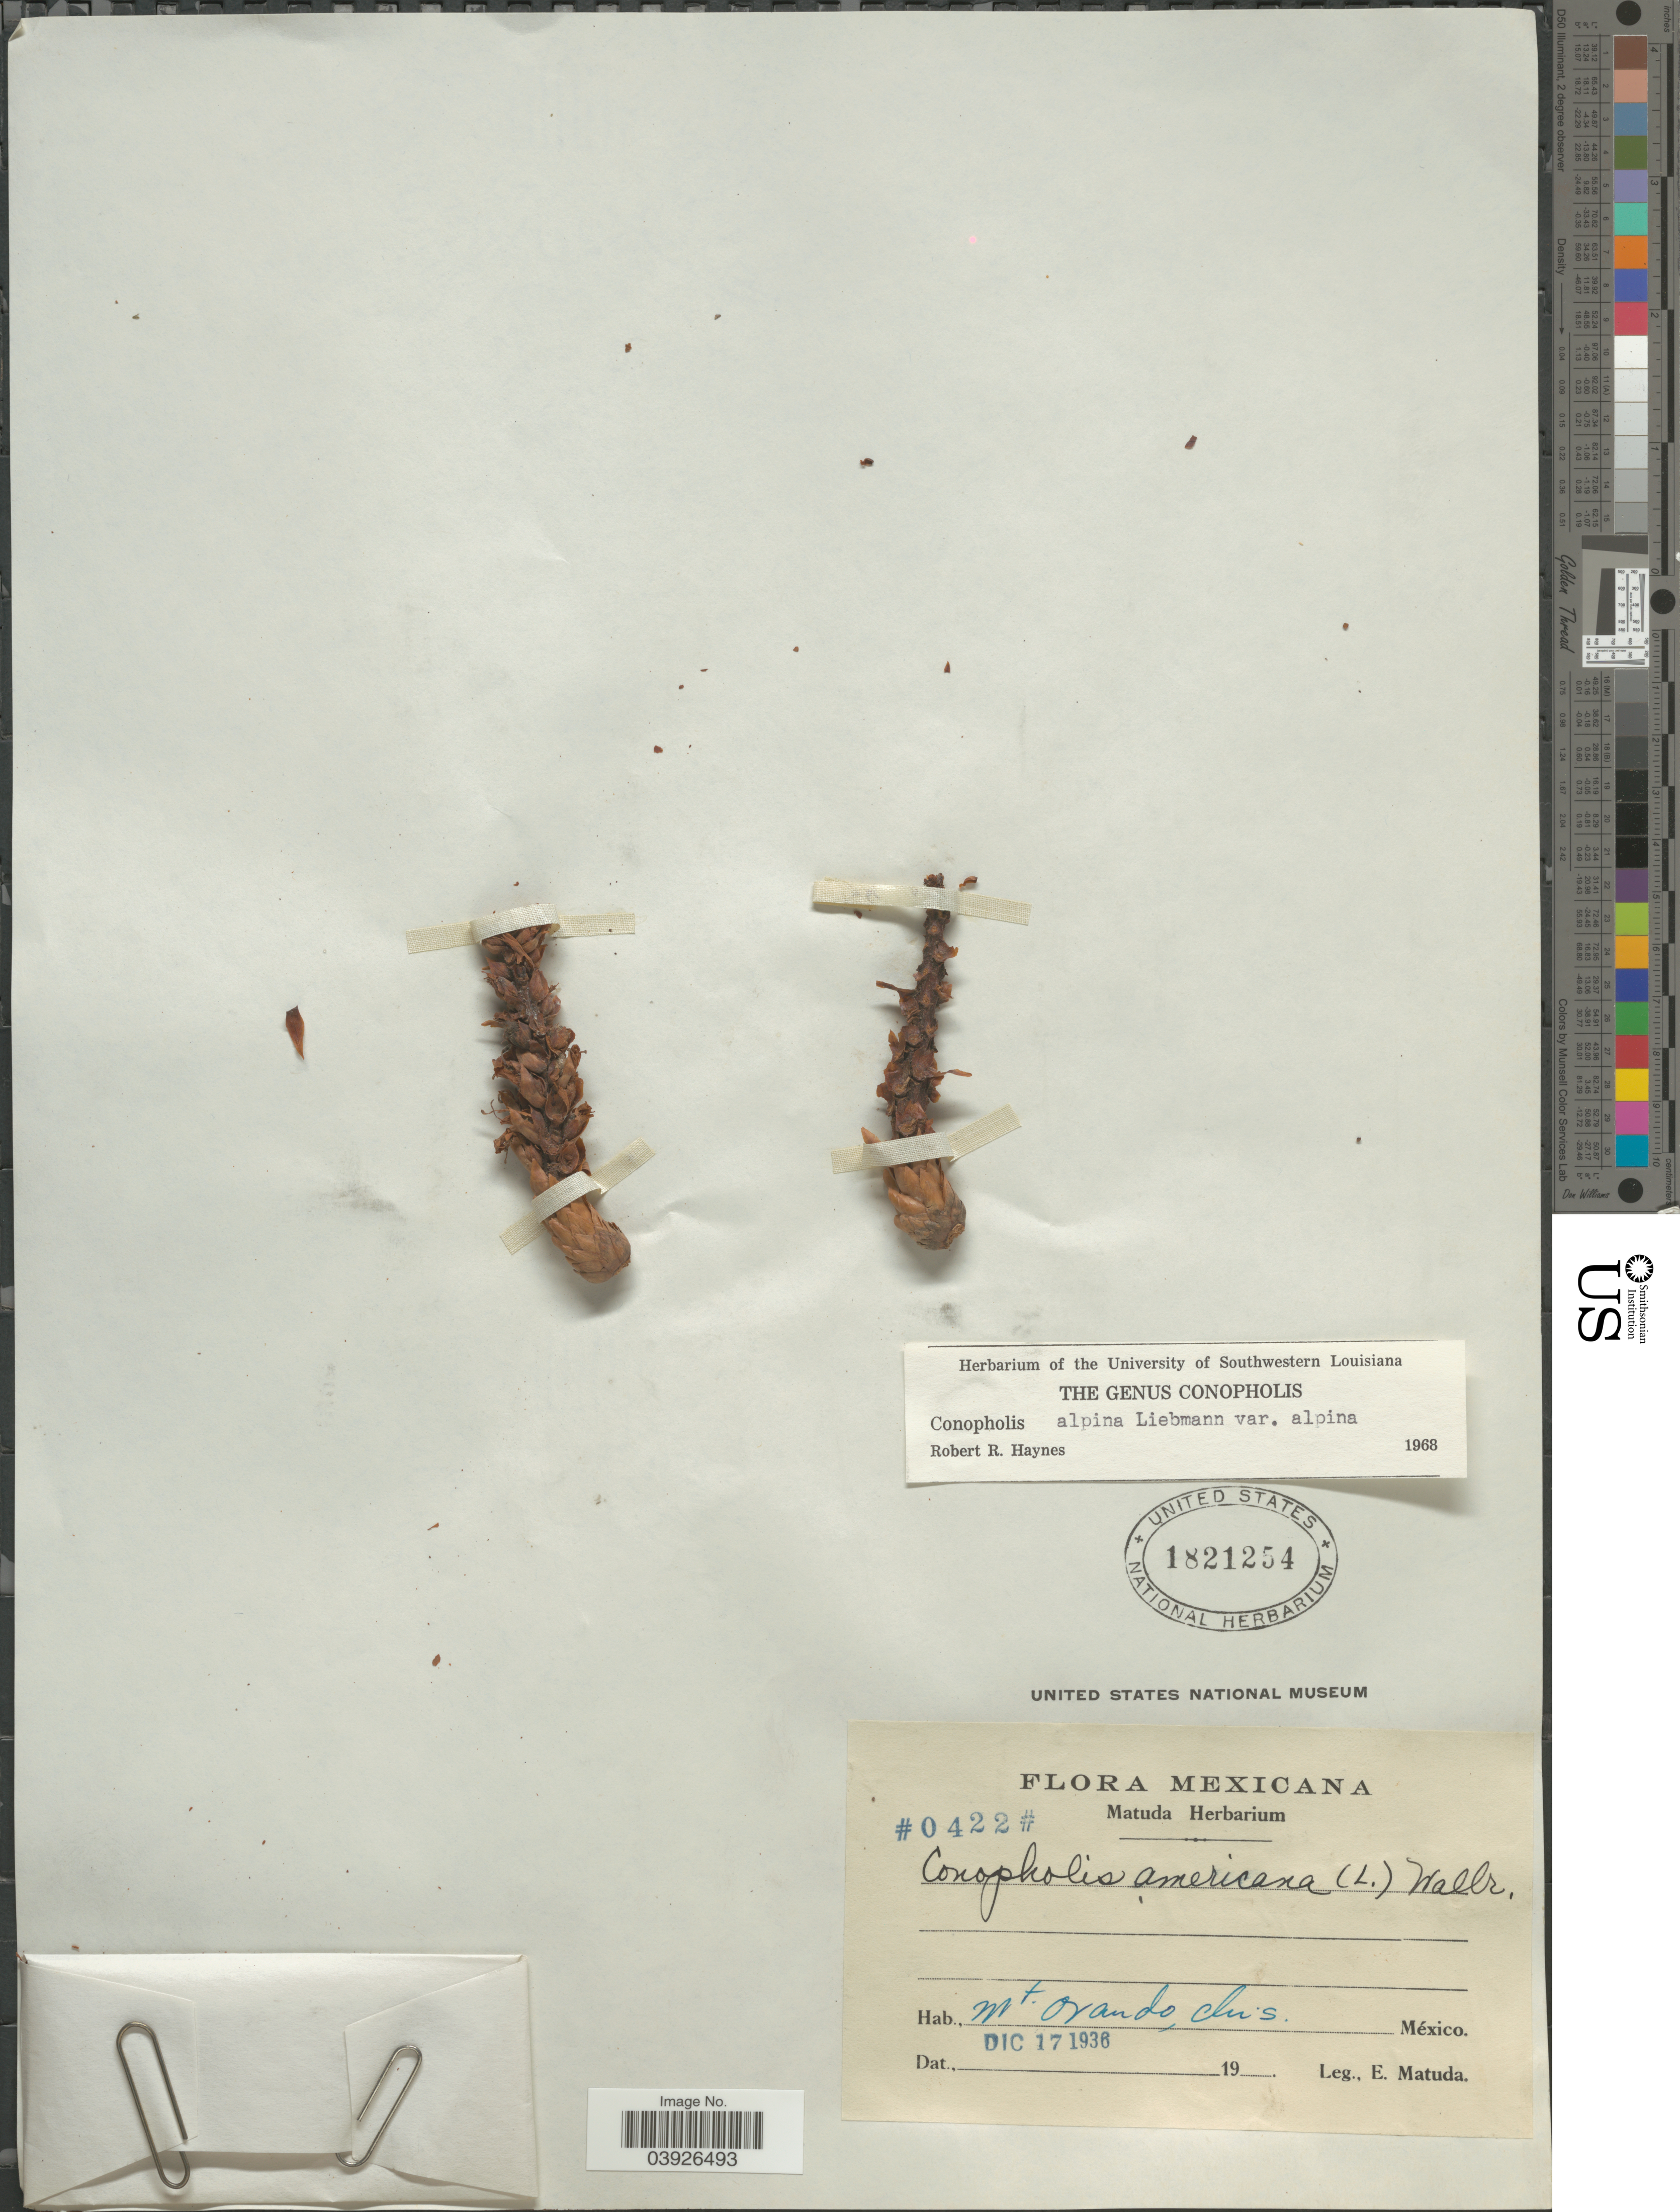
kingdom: Plantae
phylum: Tracheophyta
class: Magnoliopsida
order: Lamiales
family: Orobanchaceae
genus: Conopholis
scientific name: Conopholis alpina var. alpina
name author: Liebm.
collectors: E. Matuda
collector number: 0422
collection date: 1936-12-17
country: Mexico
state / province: Chiapas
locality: Mt. Orando.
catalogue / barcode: US 1821254